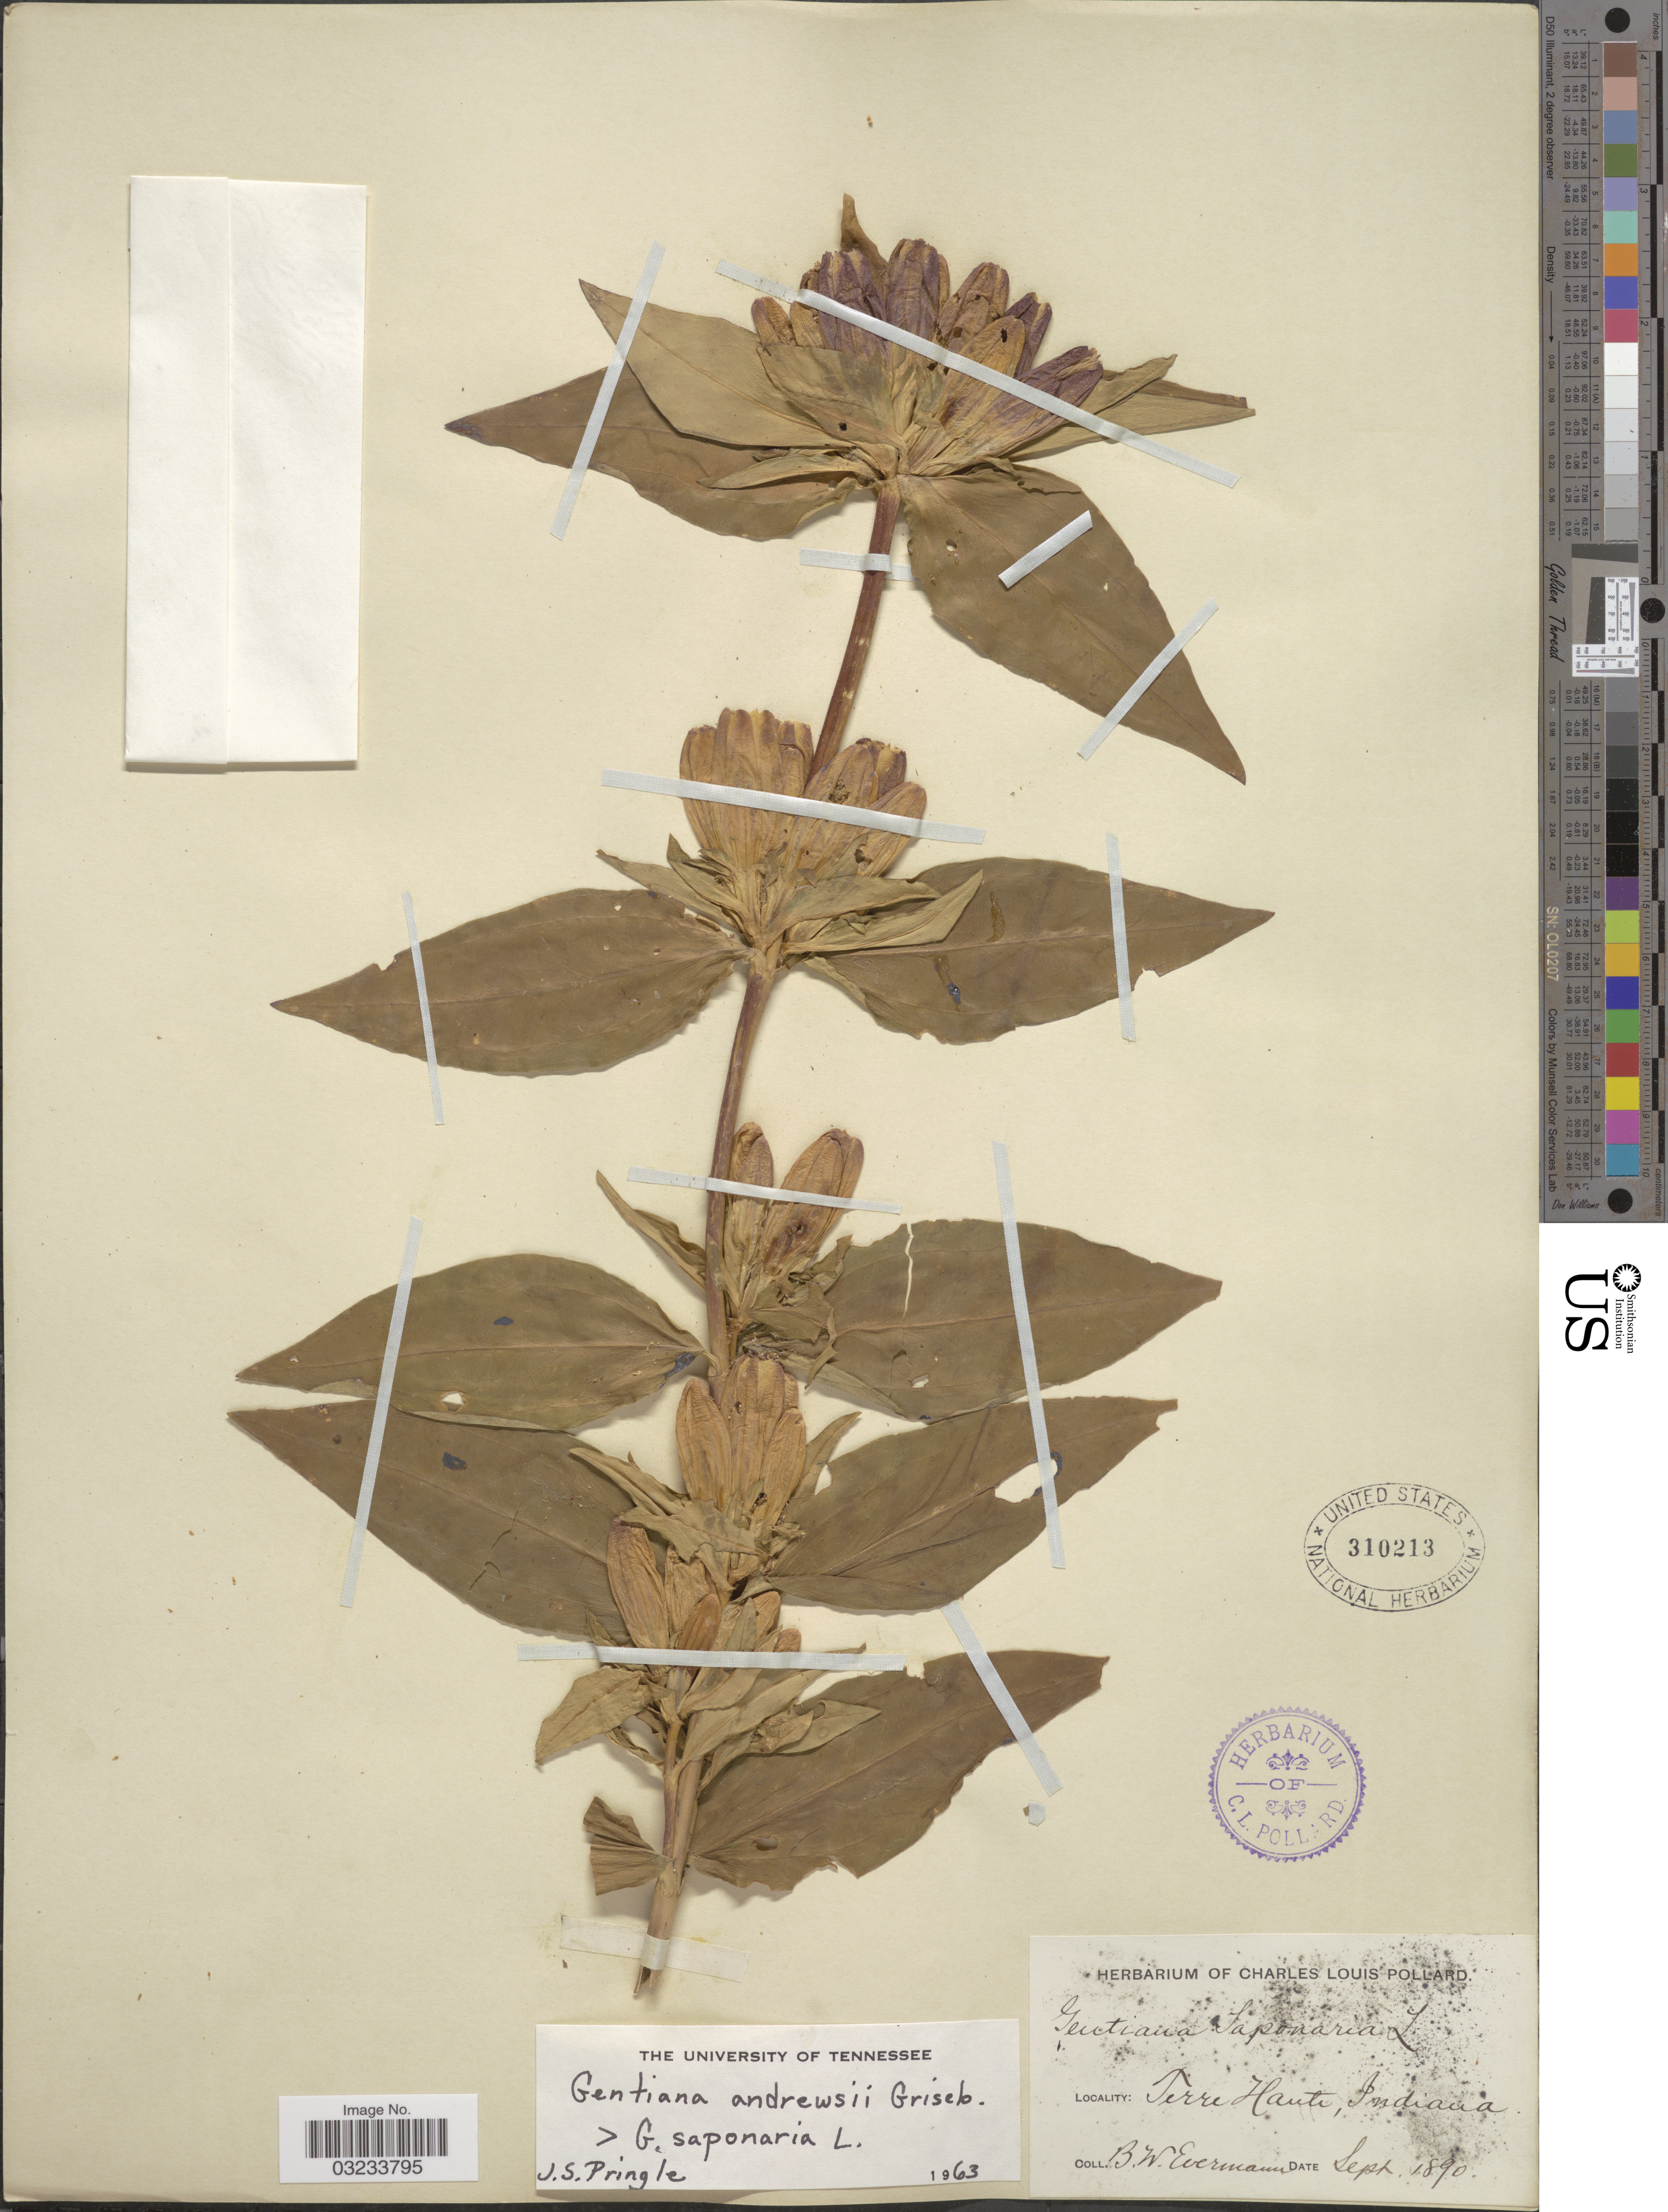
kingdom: Plantae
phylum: Tracheophyta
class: Magnoliopsida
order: Gentianales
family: Gentianaceae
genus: Gentiana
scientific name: Gentiana andrewsii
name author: Griseb.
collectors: B. W. Evermann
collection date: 1890-09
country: United States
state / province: Indiana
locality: Terre Haute.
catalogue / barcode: US 310213